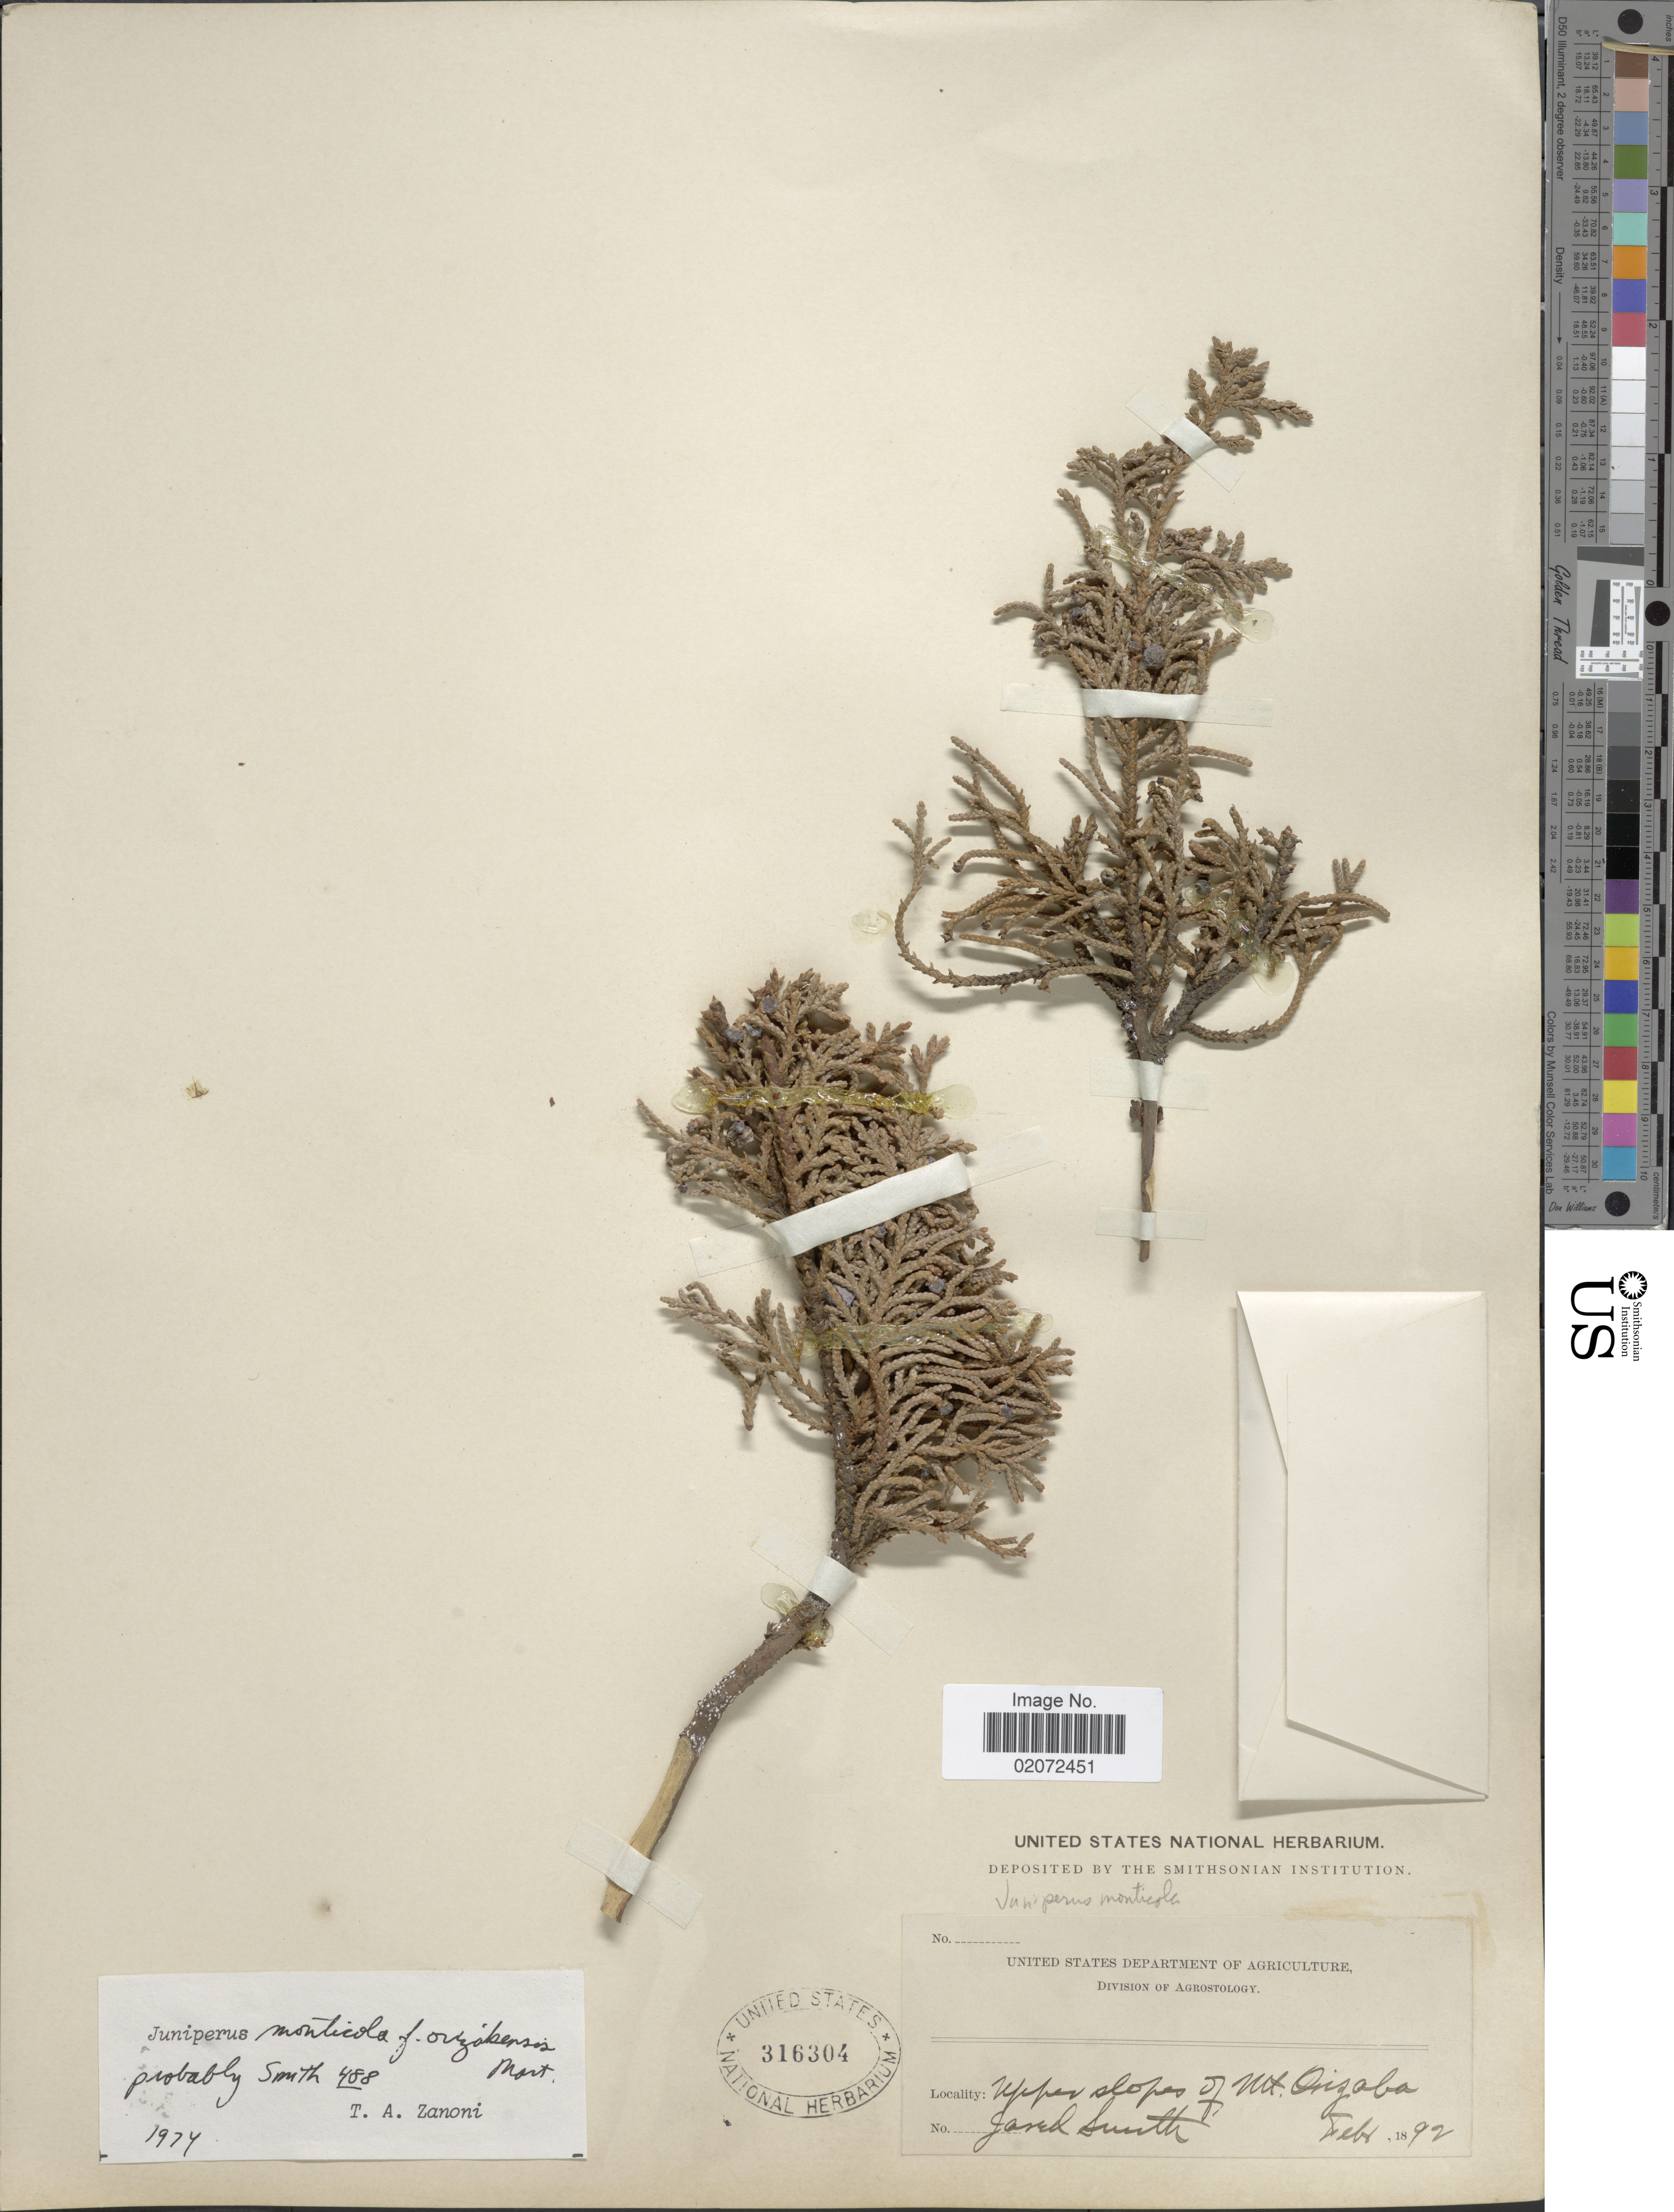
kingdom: Plantae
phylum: Tracheophyta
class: Pinopsida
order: Pinales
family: Cupressaceae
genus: Juniperus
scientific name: Juniperus monticola f. orizabensis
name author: Martínez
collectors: J. G. Smith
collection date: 1892-02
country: Mexico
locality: Upper slopes of Mt. Orizaba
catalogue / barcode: US 316304